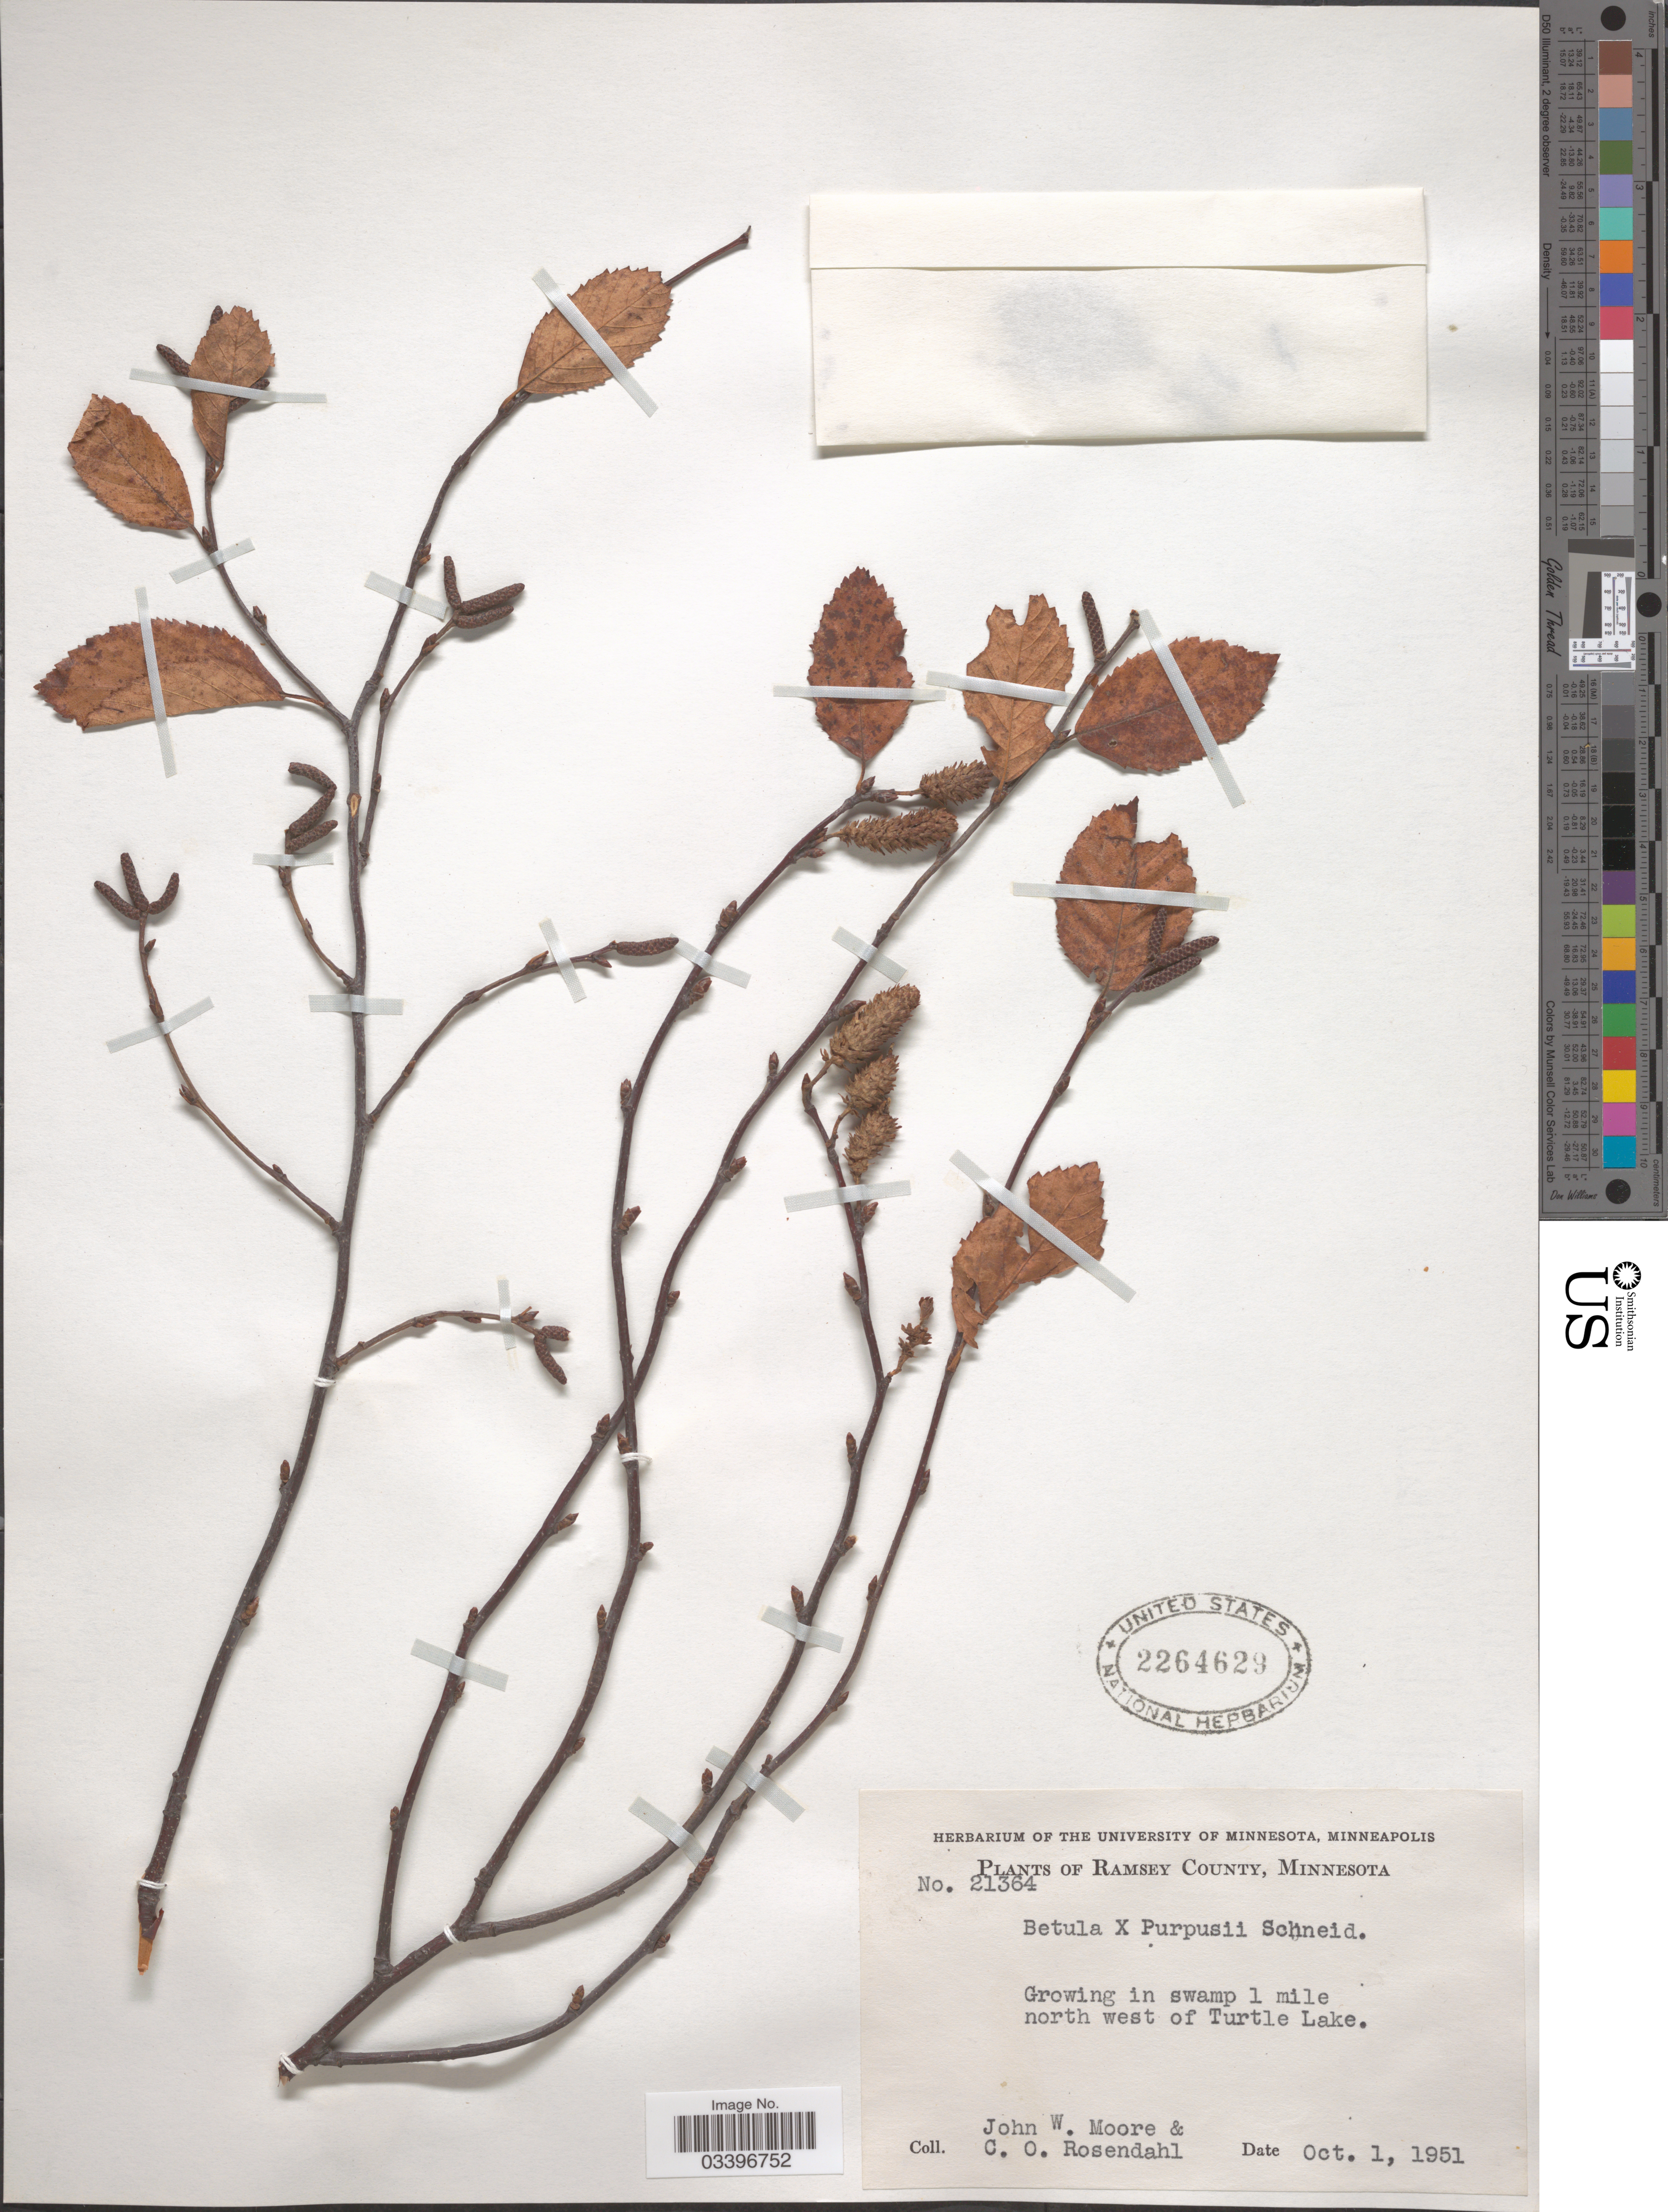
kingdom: Plantae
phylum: Tracheophyta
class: Magnoliopsida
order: Fagales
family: Betulaceae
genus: Betula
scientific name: Betula purpusii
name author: C.K. Schneid.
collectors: J. Moore & C. O. Rosendahl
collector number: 21364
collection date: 1951-10-01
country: United States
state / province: Minnesota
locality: Ramsey County. Growing in swamp 1 mile north west of Turtle Lake.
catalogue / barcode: US 2264629